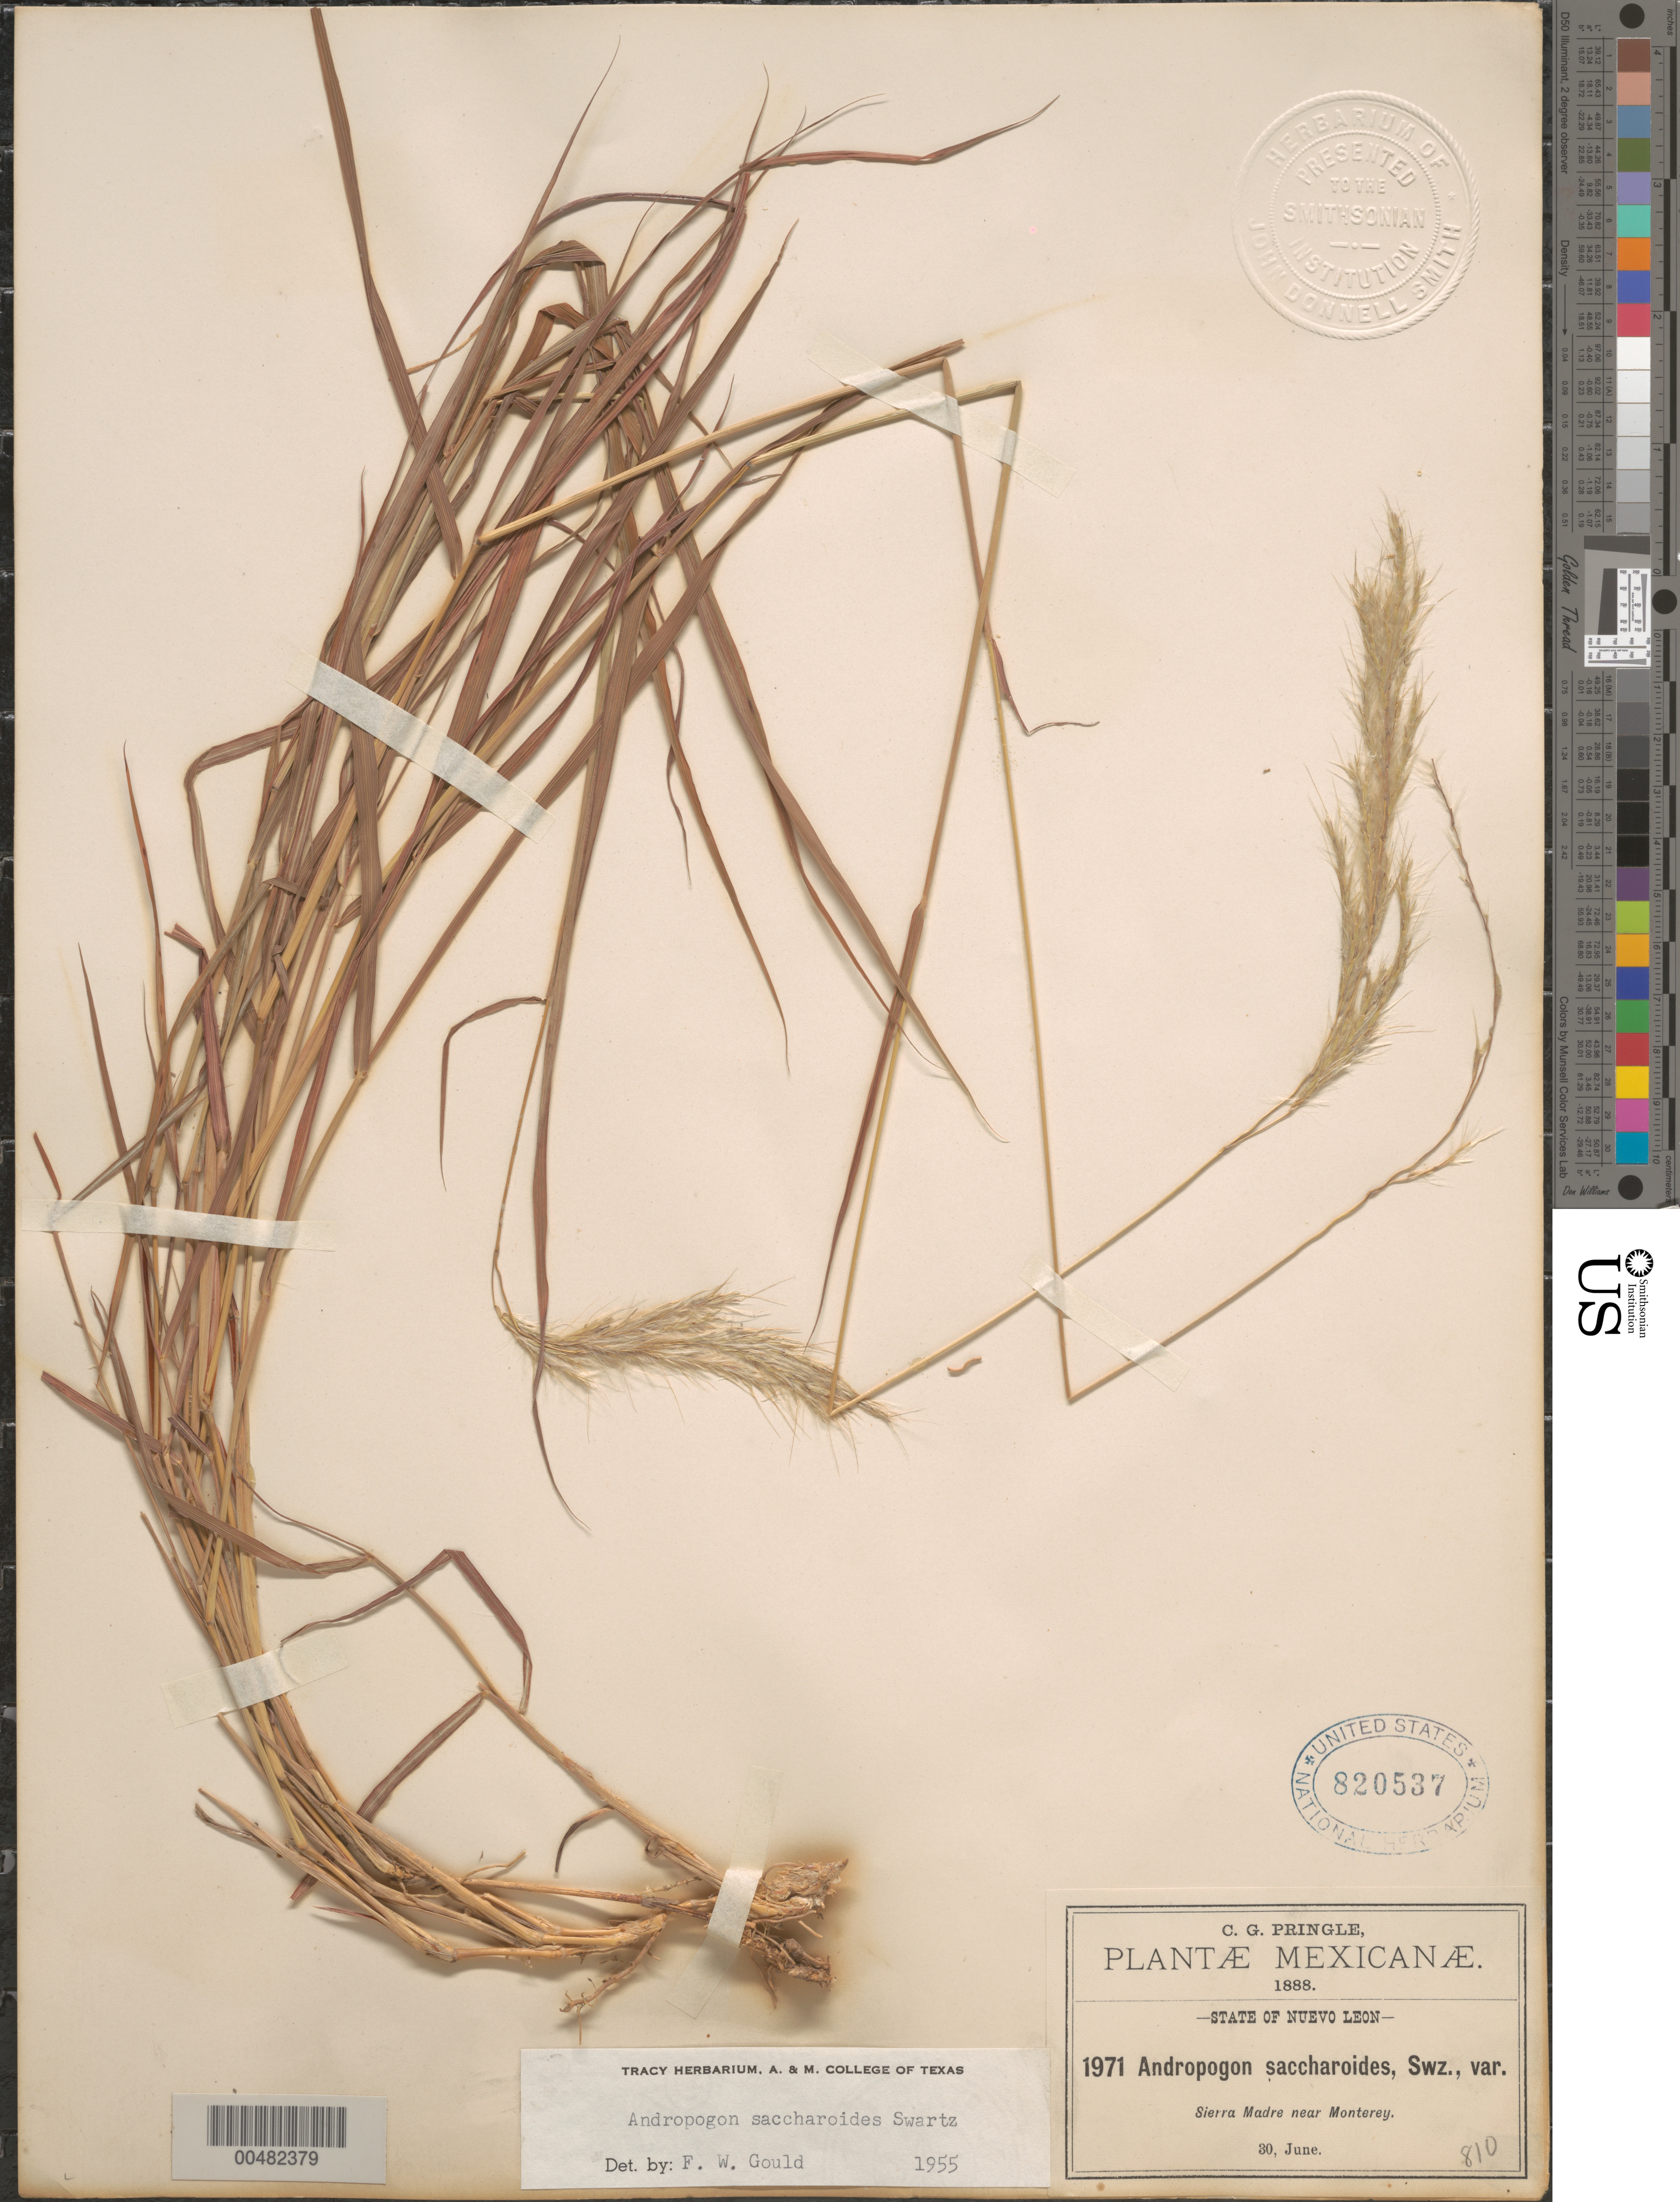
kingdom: Plantae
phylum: Tracheophyta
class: Liliopsida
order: Poales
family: Poaceae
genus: Bothriochloa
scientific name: Bothriochloa saccharoides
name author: (Sw.) Rydb.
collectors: C. G. Pringle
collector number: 1971/310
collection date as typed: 30 Jun 1888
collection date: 1888-06-30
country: Mexico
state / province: Nuevo León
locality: Sierra Madre near Monterey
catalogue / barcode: US 820537